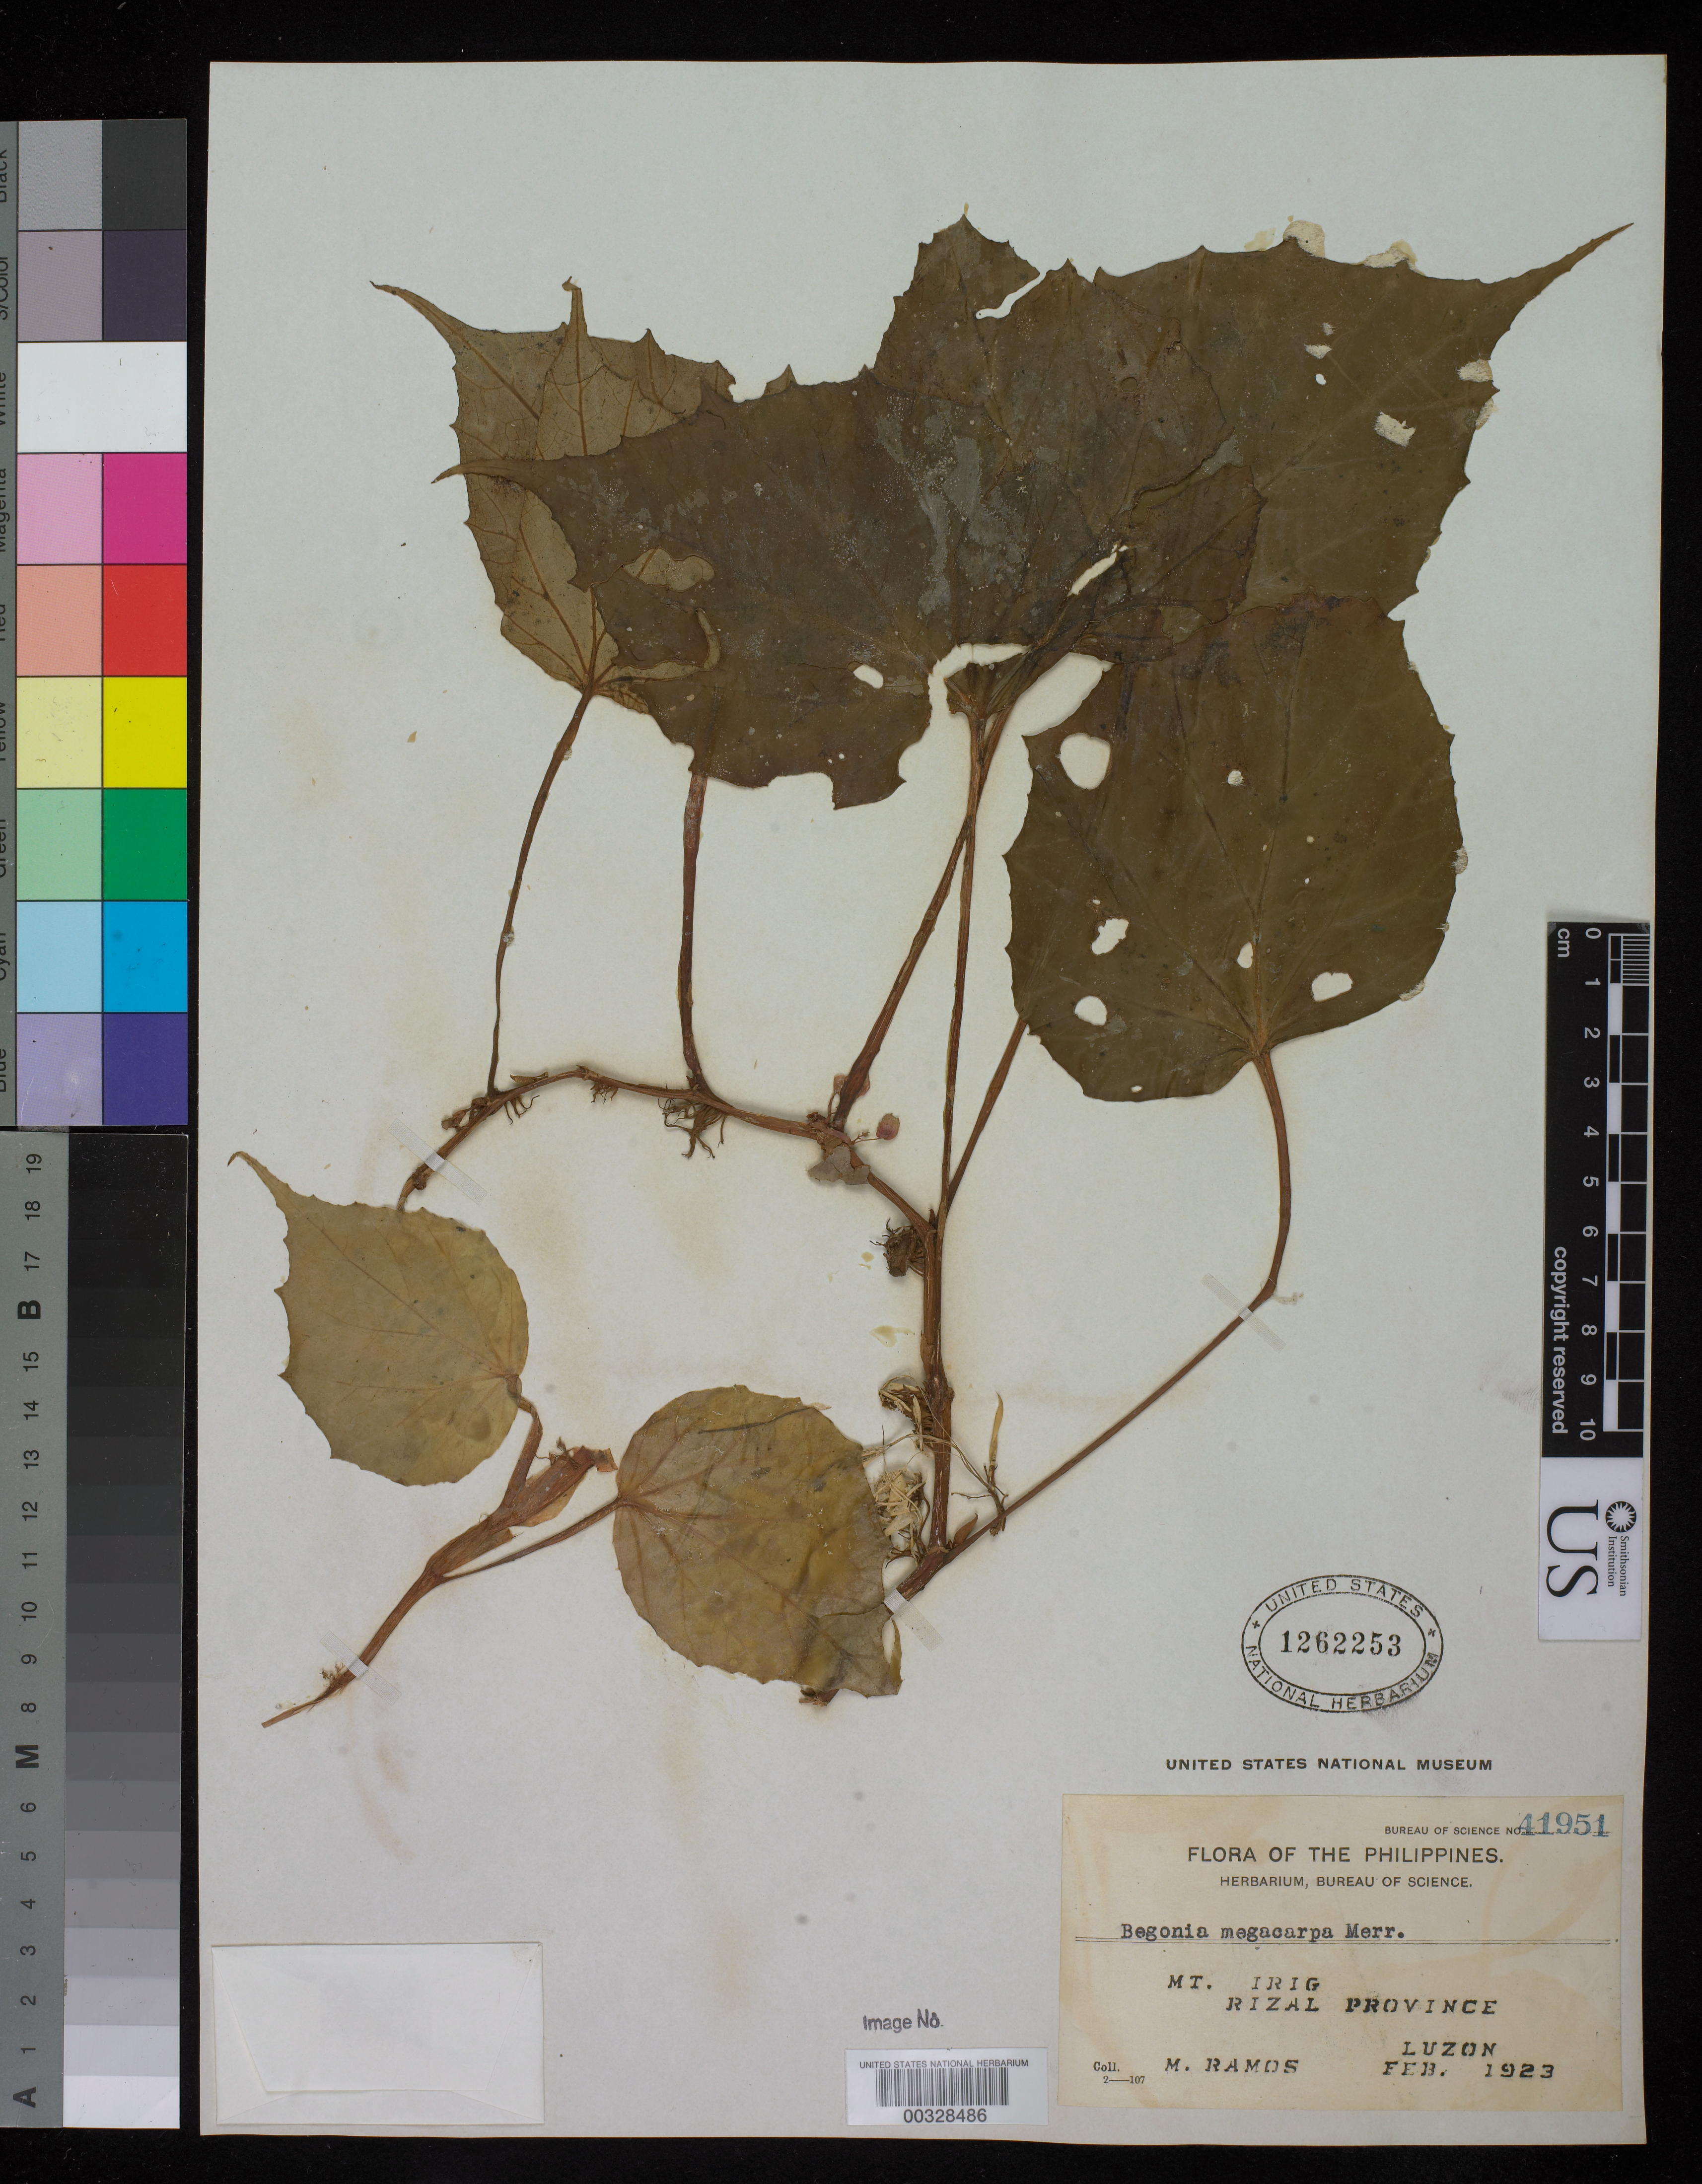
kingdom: Plantae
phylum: Tracheophyta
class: Magnoliopsida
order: Cucurbitales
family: Begoniaceae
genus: Begonia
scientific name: Begonia megacarpa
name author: Merr.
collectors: M. Ramos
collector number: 41951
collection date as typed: Feb 1923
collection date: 1923-02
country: Philippines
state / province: Calabarzon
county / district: Rizal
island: Luzon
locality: Mt. irig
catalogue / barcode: US 1262253